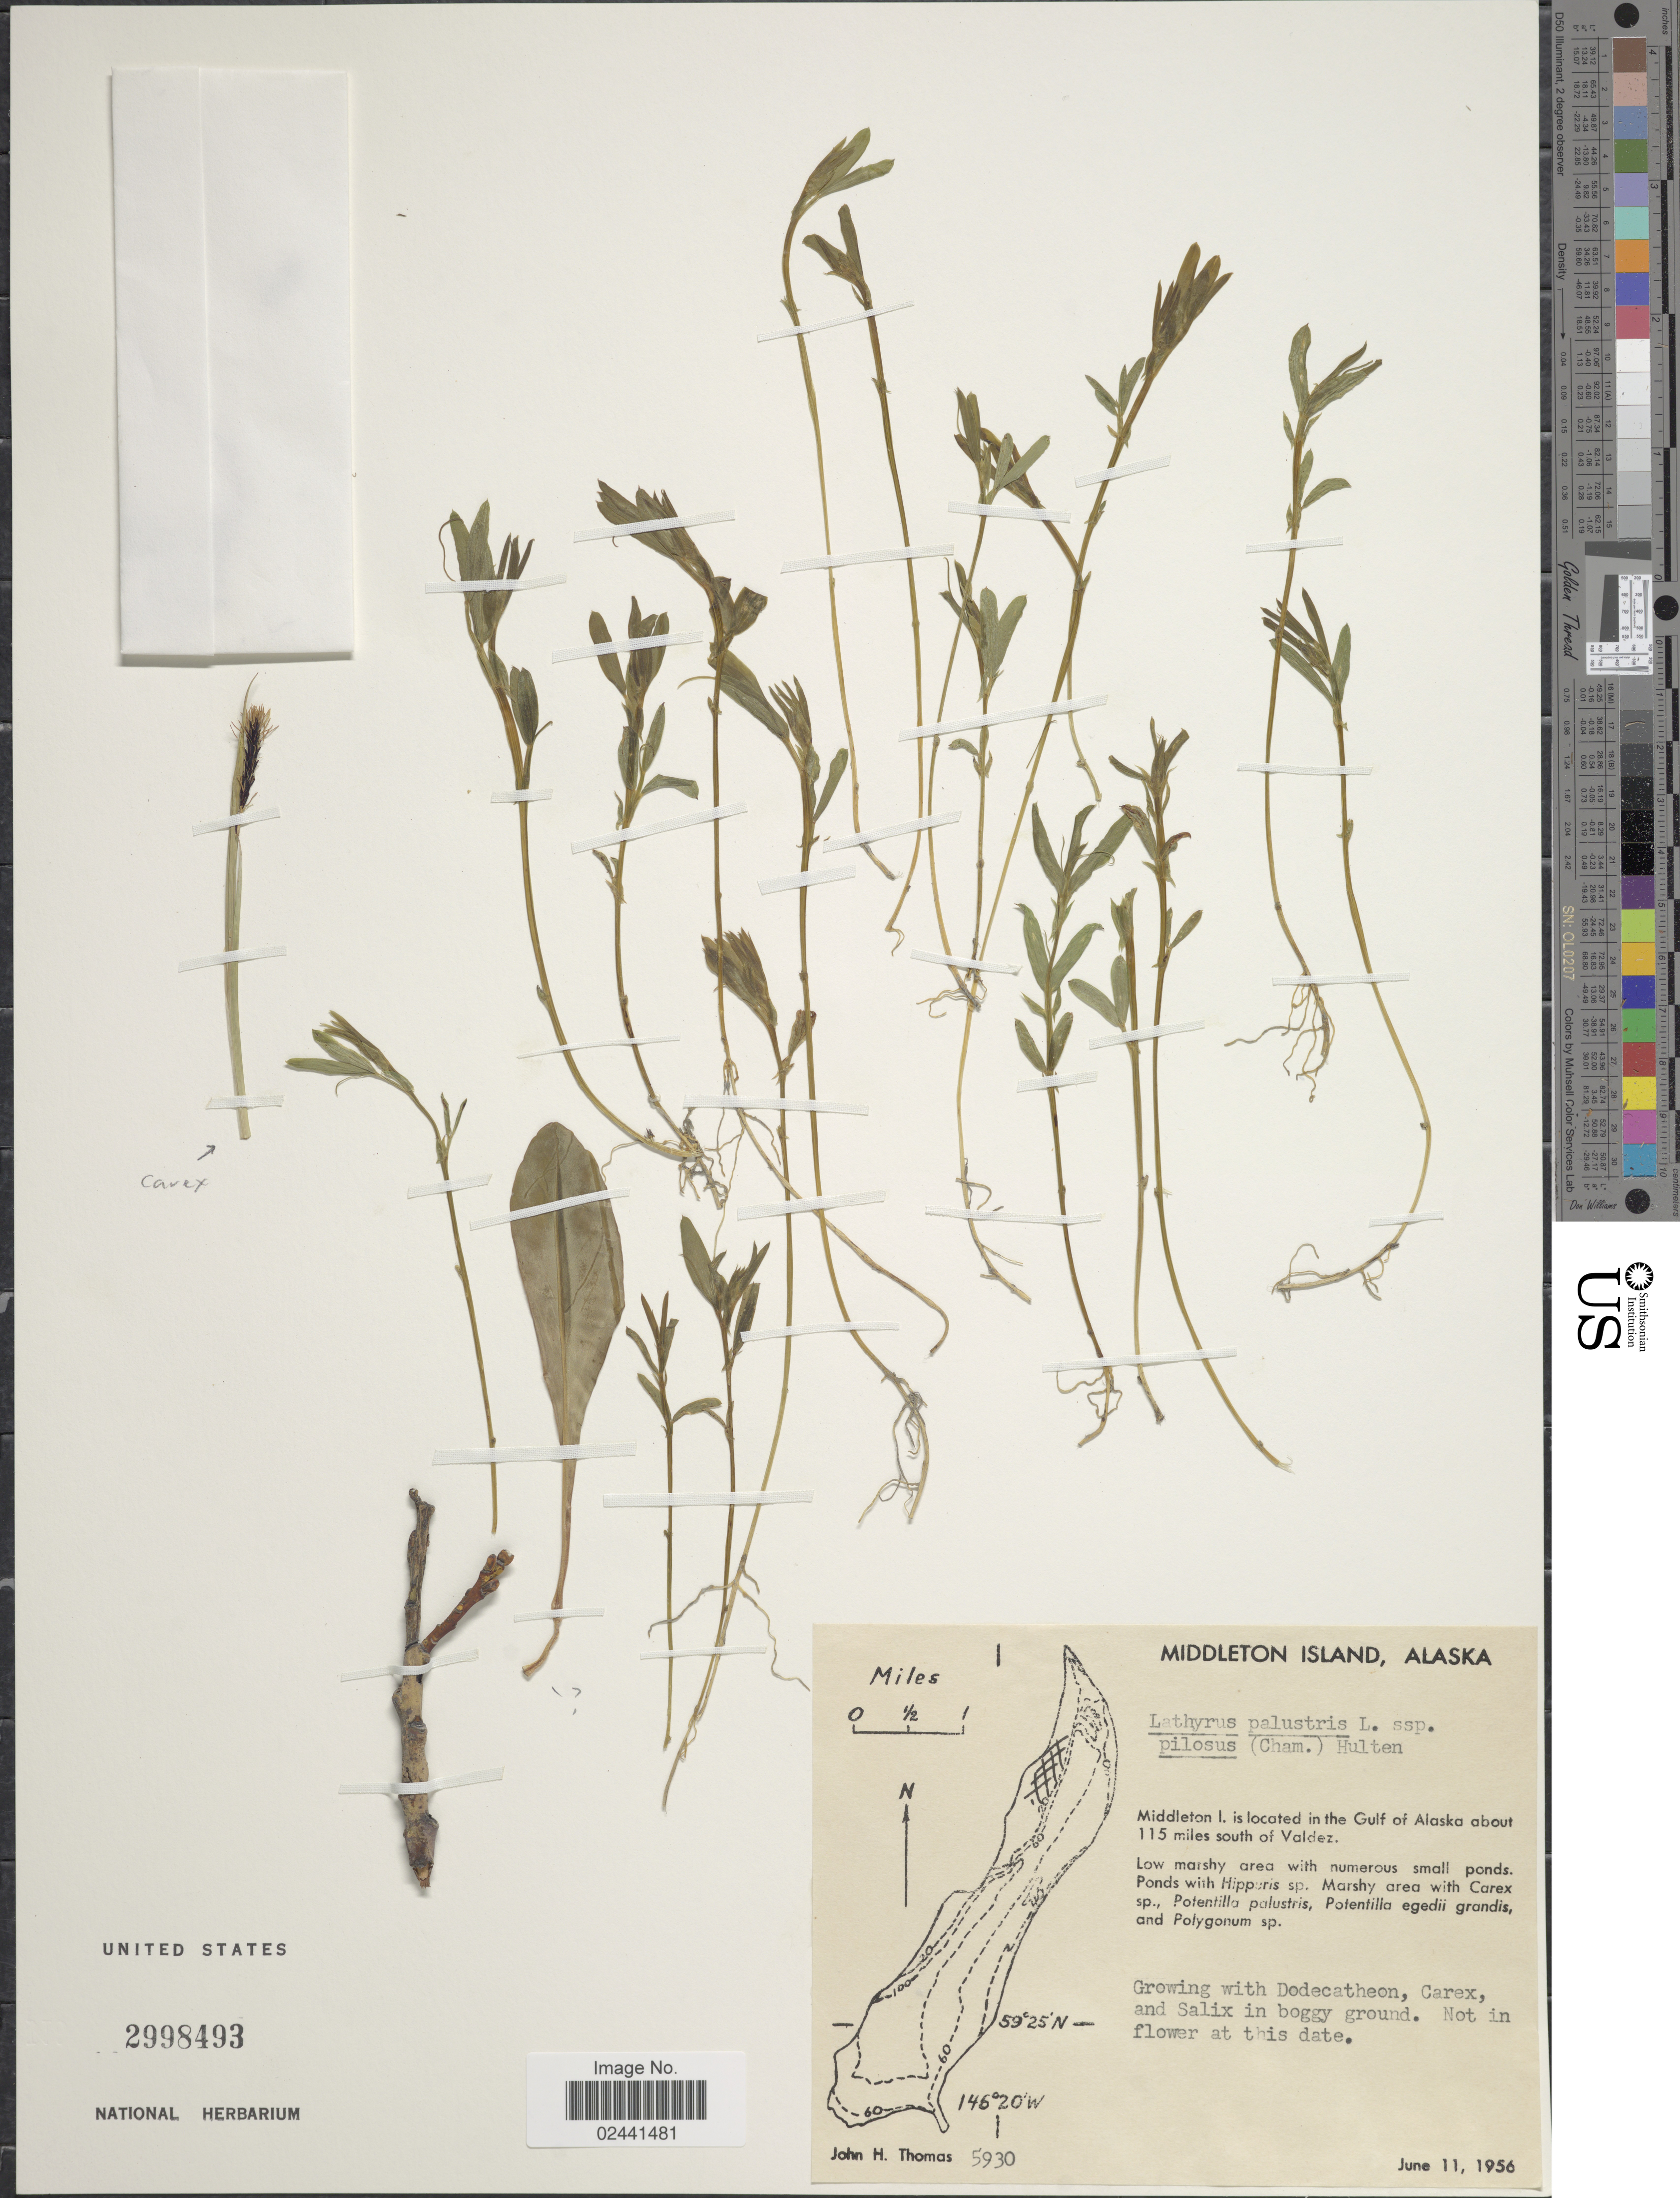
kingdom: Plantae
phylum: Tracheophyta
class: Magnoliopsida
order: Fabales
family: Fabaceae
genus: Lathyrus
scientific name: Lathyrus palustris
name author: L.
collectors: J. H. Thomas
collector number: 5930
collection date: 1956-06-11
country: United States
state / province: Alaska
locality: Middleton Island, Middleton I. is located in the Gulf of Alaska about 115 miles south of Valdez.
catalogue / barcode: US 2998493